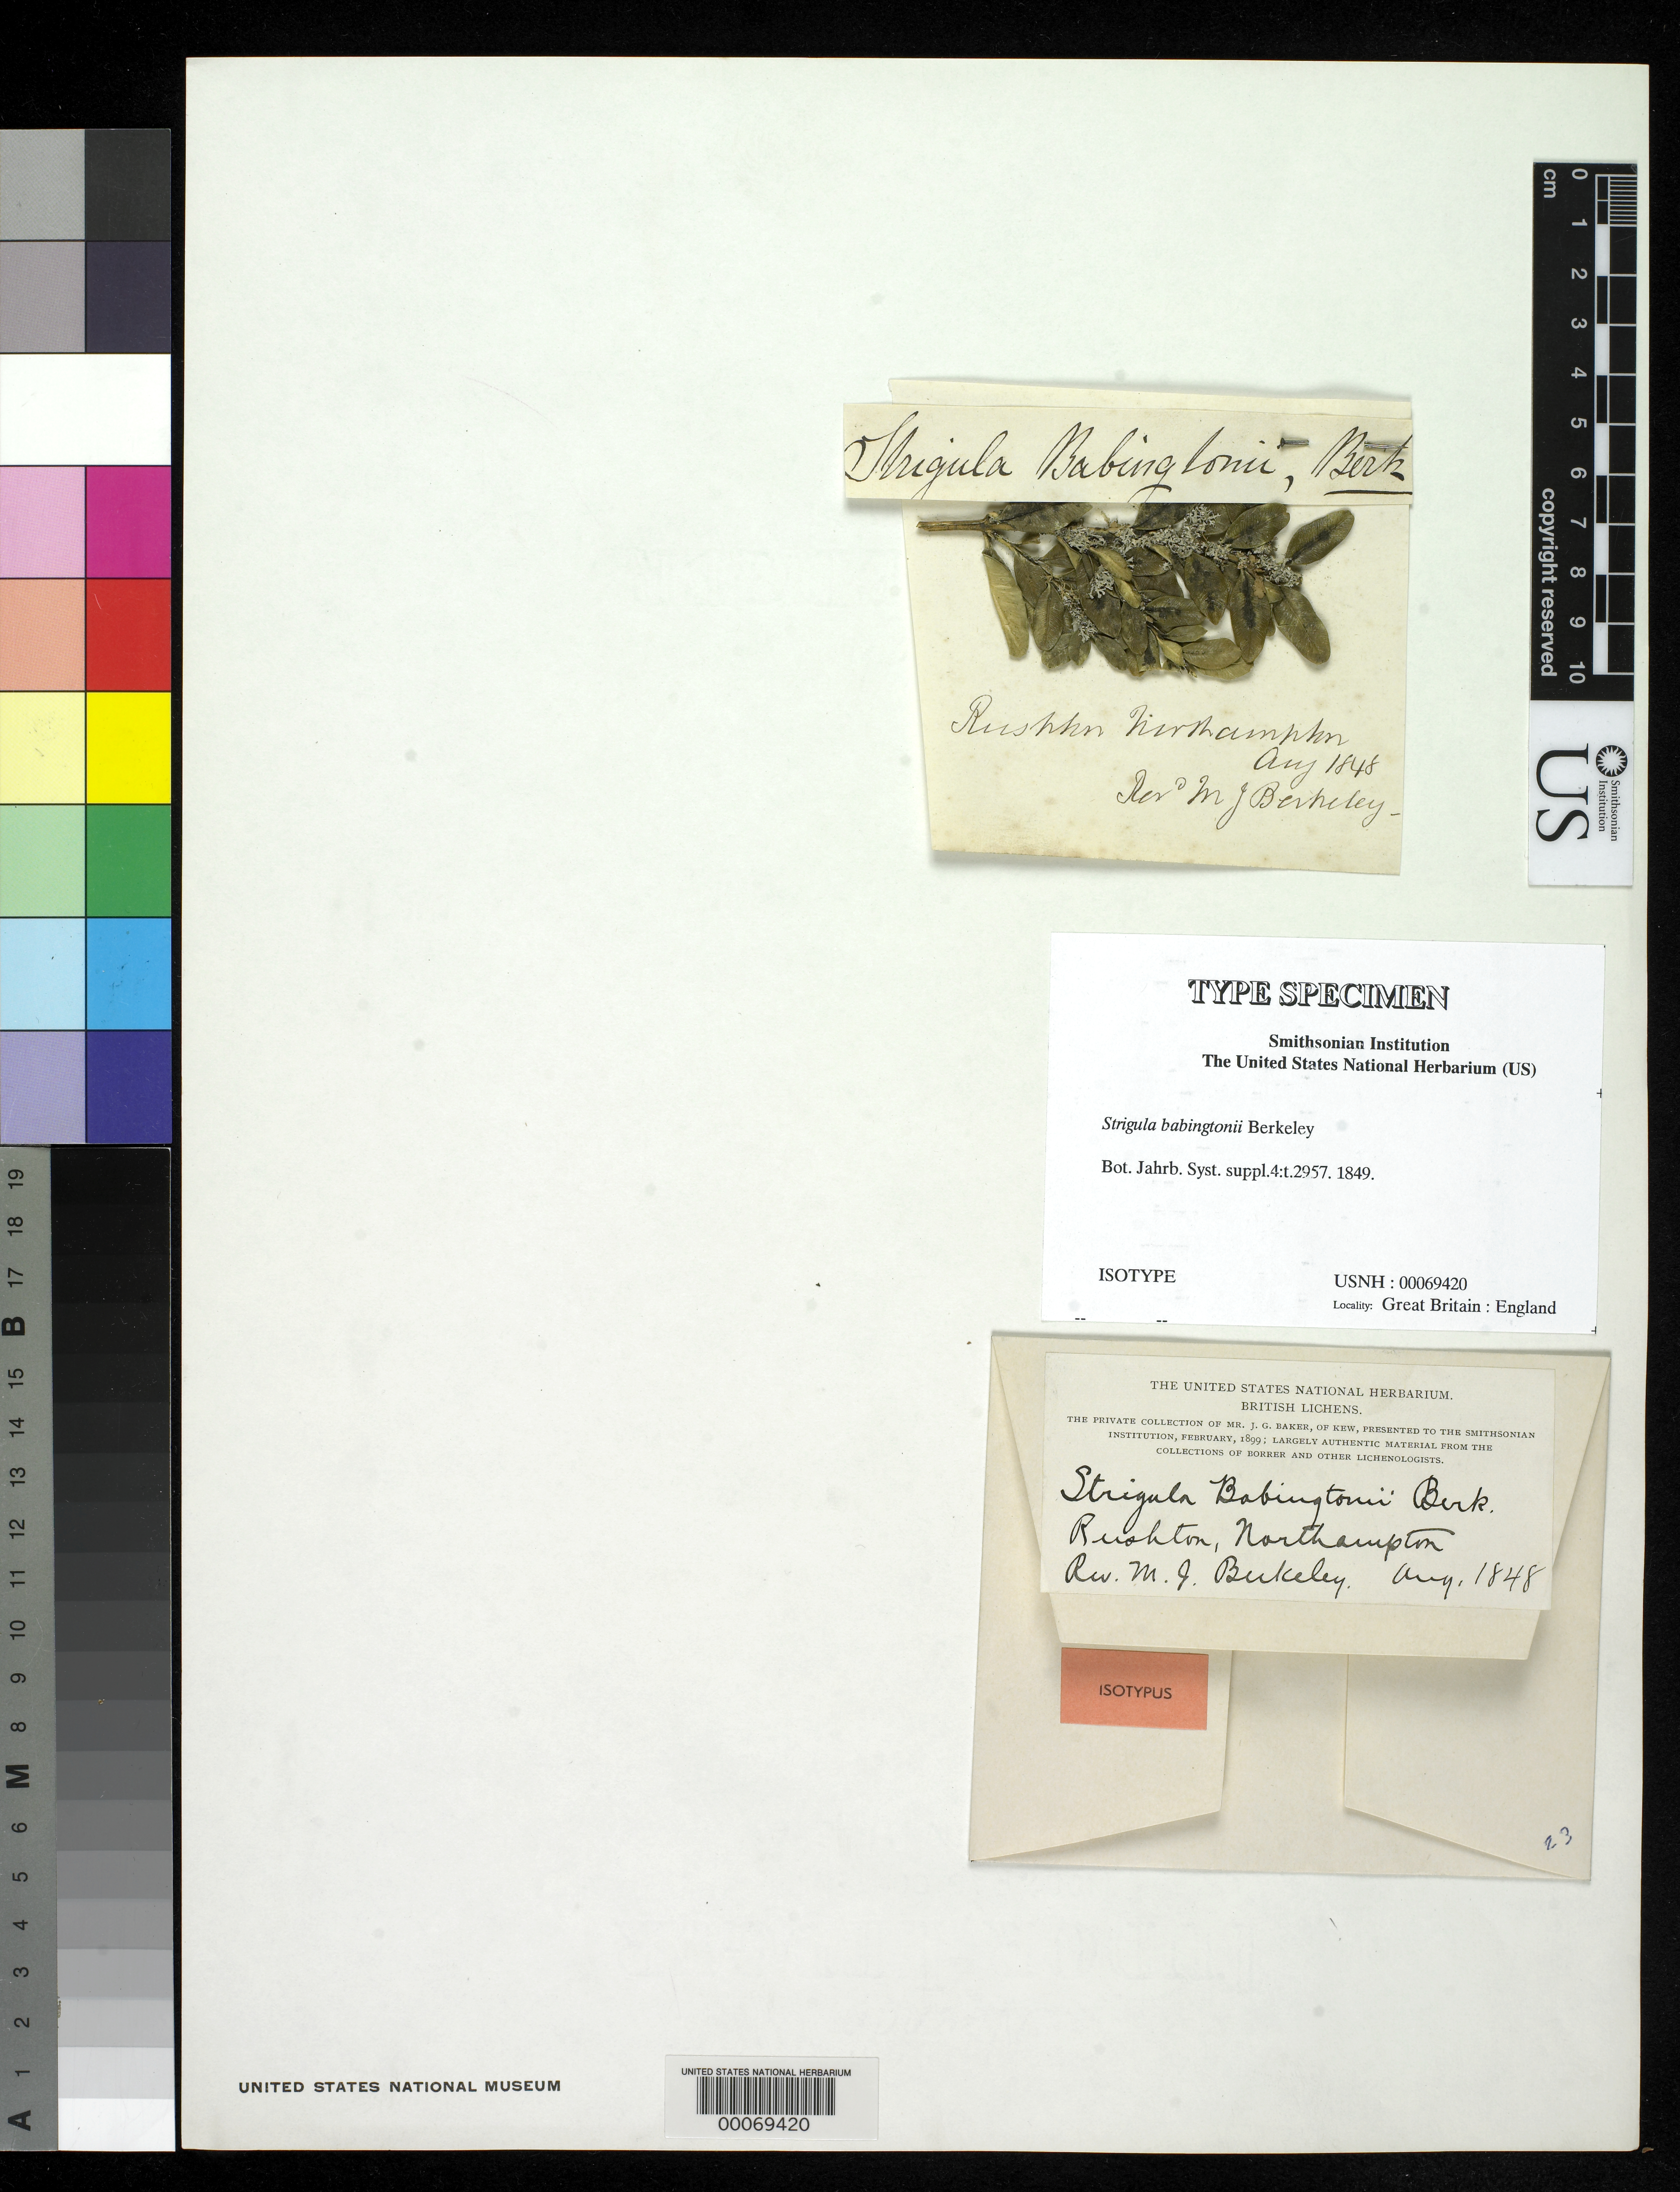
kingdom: Fungi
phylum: Ascomycota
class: Dothideomycetes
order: Strigulales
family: Strigulaceae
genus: Strigula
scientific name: Strigula babingtonii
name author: Berk.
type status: Isotype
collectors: M. J. Berkeley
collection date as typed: Aug 1848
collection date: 1848-08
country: United Kingdom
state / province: England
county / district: Northamptonshire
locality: Rushton.